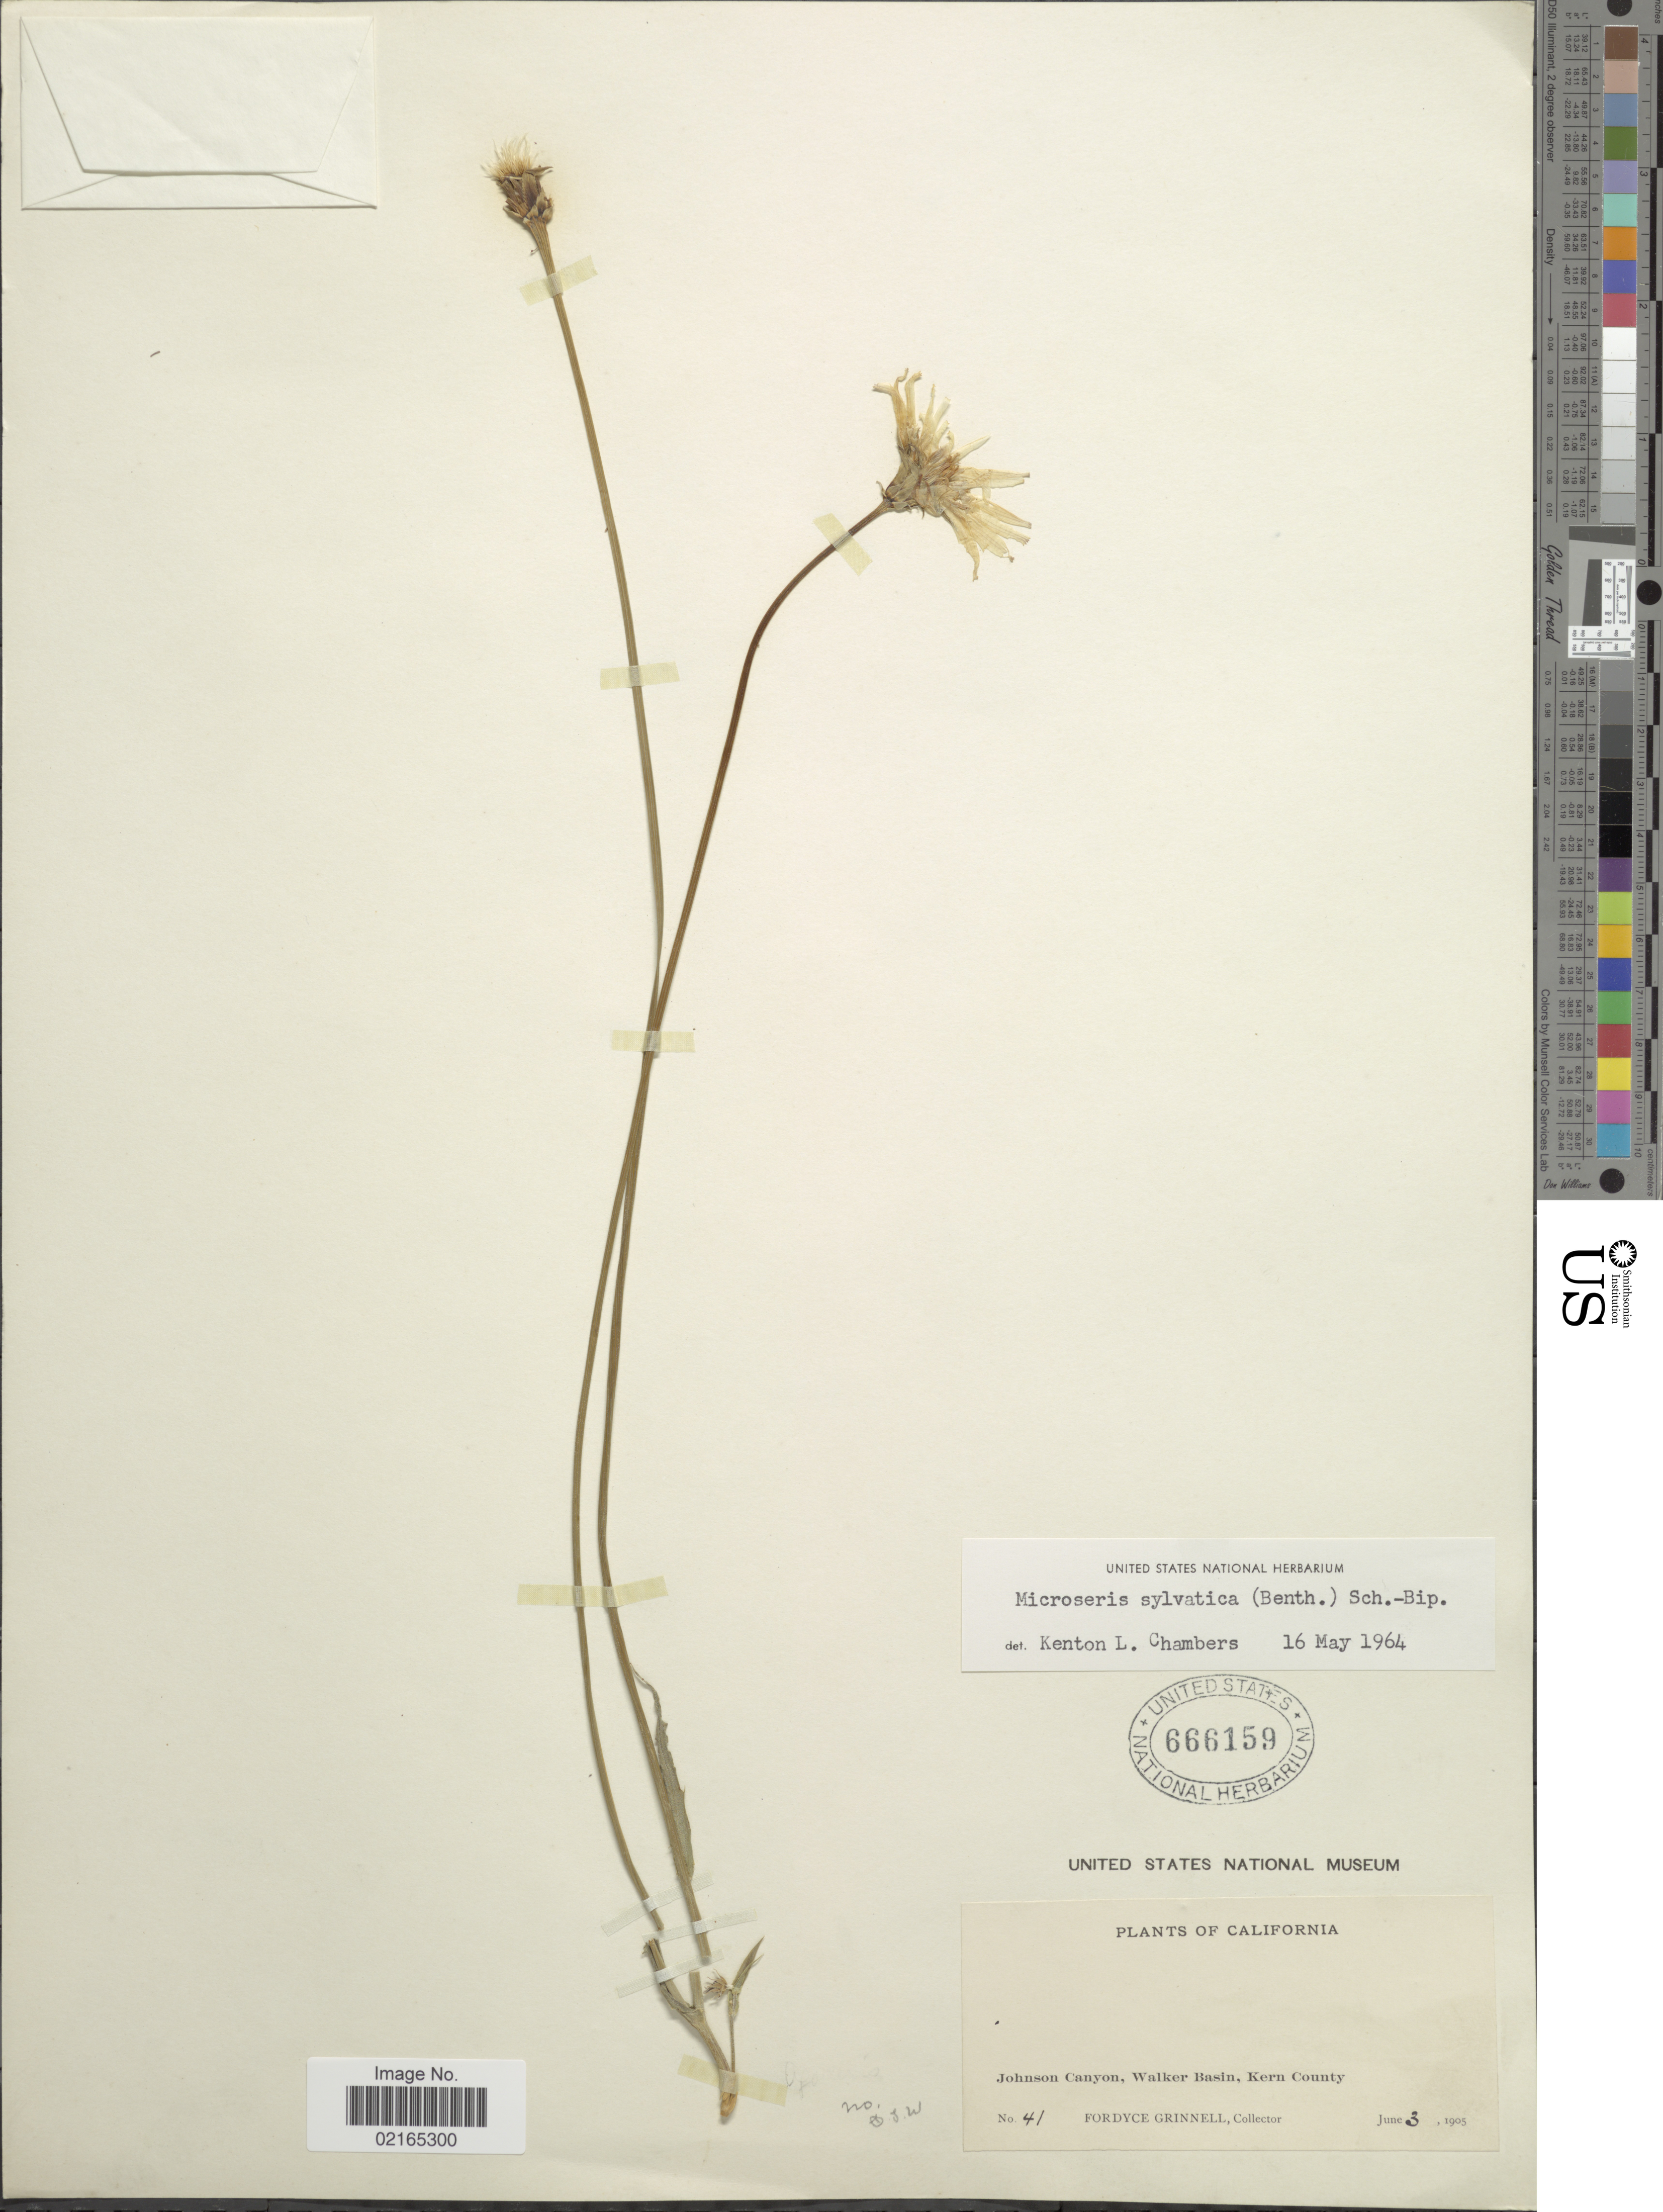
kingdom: Plantae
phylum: Tracheophyta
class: Magnoliopsida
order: Asterales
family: Asteraceae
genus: Microseris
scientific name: Microseris sylvatica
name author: (Benth.) Sch. Bip.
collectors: F. Grinnell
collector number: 41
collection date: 1905-06-03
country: United States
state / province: California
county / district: Kern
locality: Johnson Canyon, Walker Basin, Kern County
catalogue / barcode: US 666159